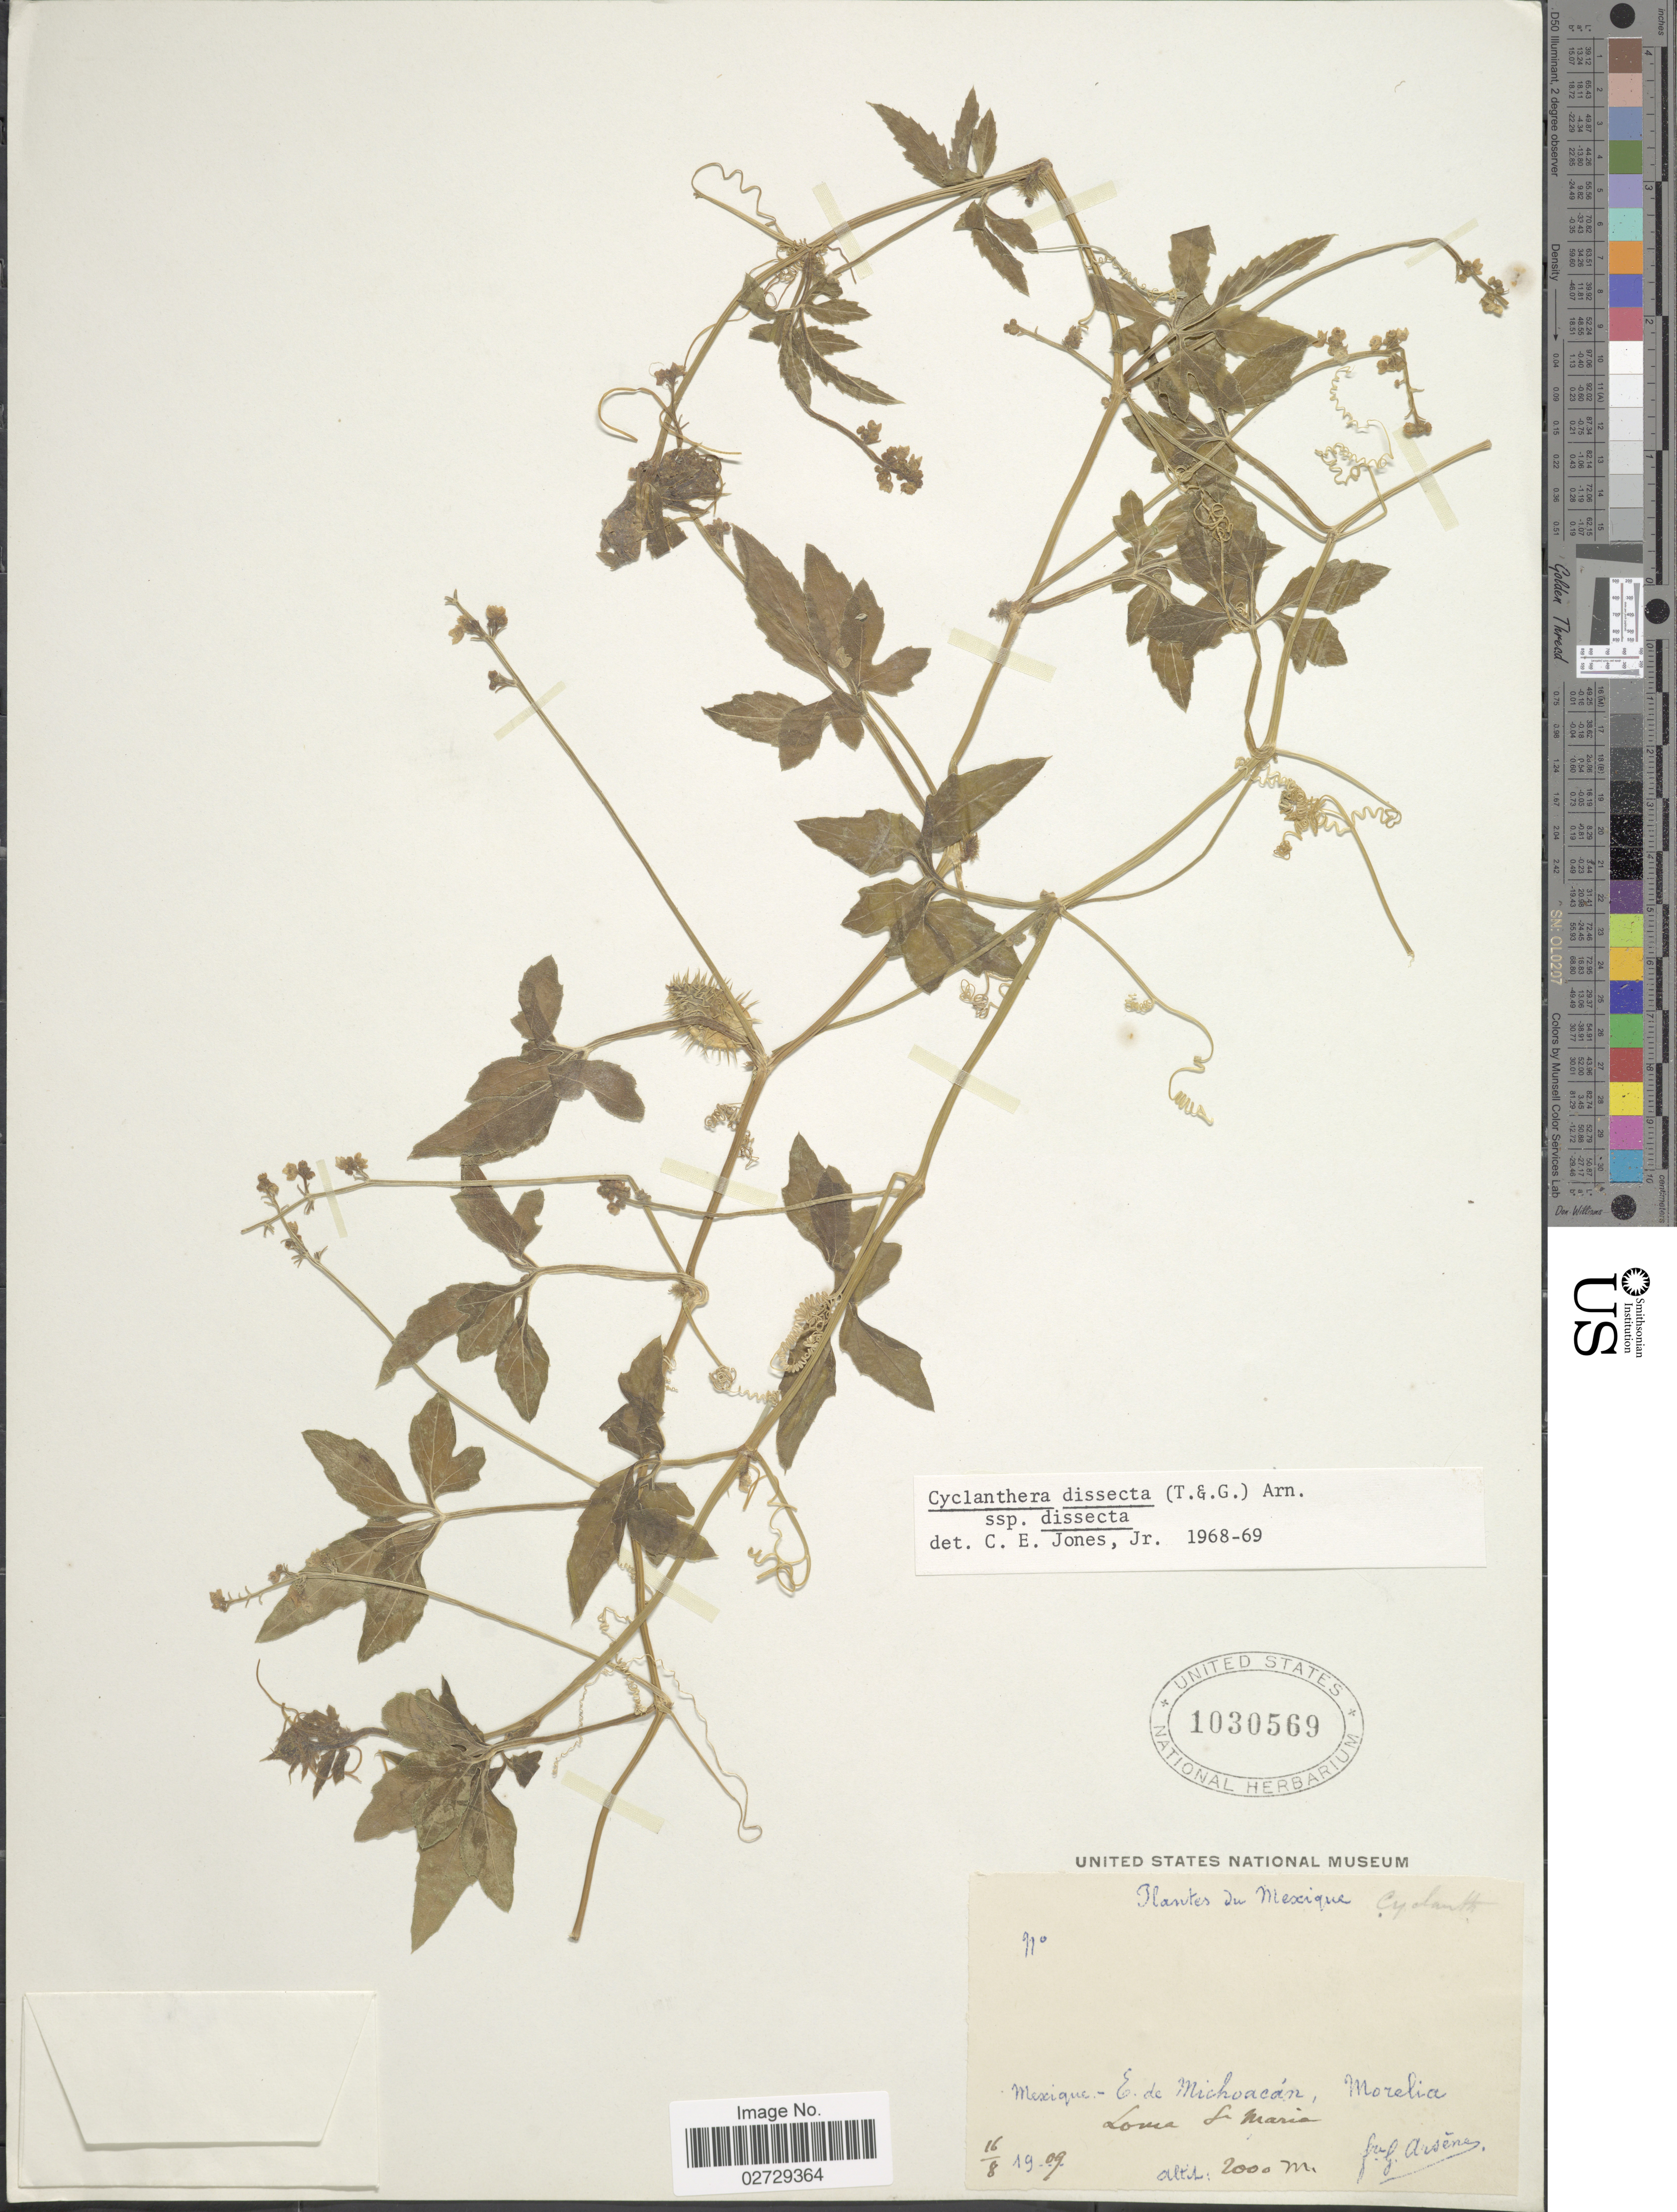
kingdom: Plantae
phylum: Tracheophyta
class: Magnoliopsida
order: Cucurbitales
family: Cucurbitaceae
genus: Cyclanthera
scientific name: Cyclanthera dissecta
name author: (Torr. & A. Gray) Arn.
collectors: Bro. G. Arsène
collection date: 1909-08-16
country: Mexico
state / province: Michoacán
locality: Loma St. Maria [Lomas de Santa Maria]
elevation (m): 2000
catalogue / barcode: US 1030569